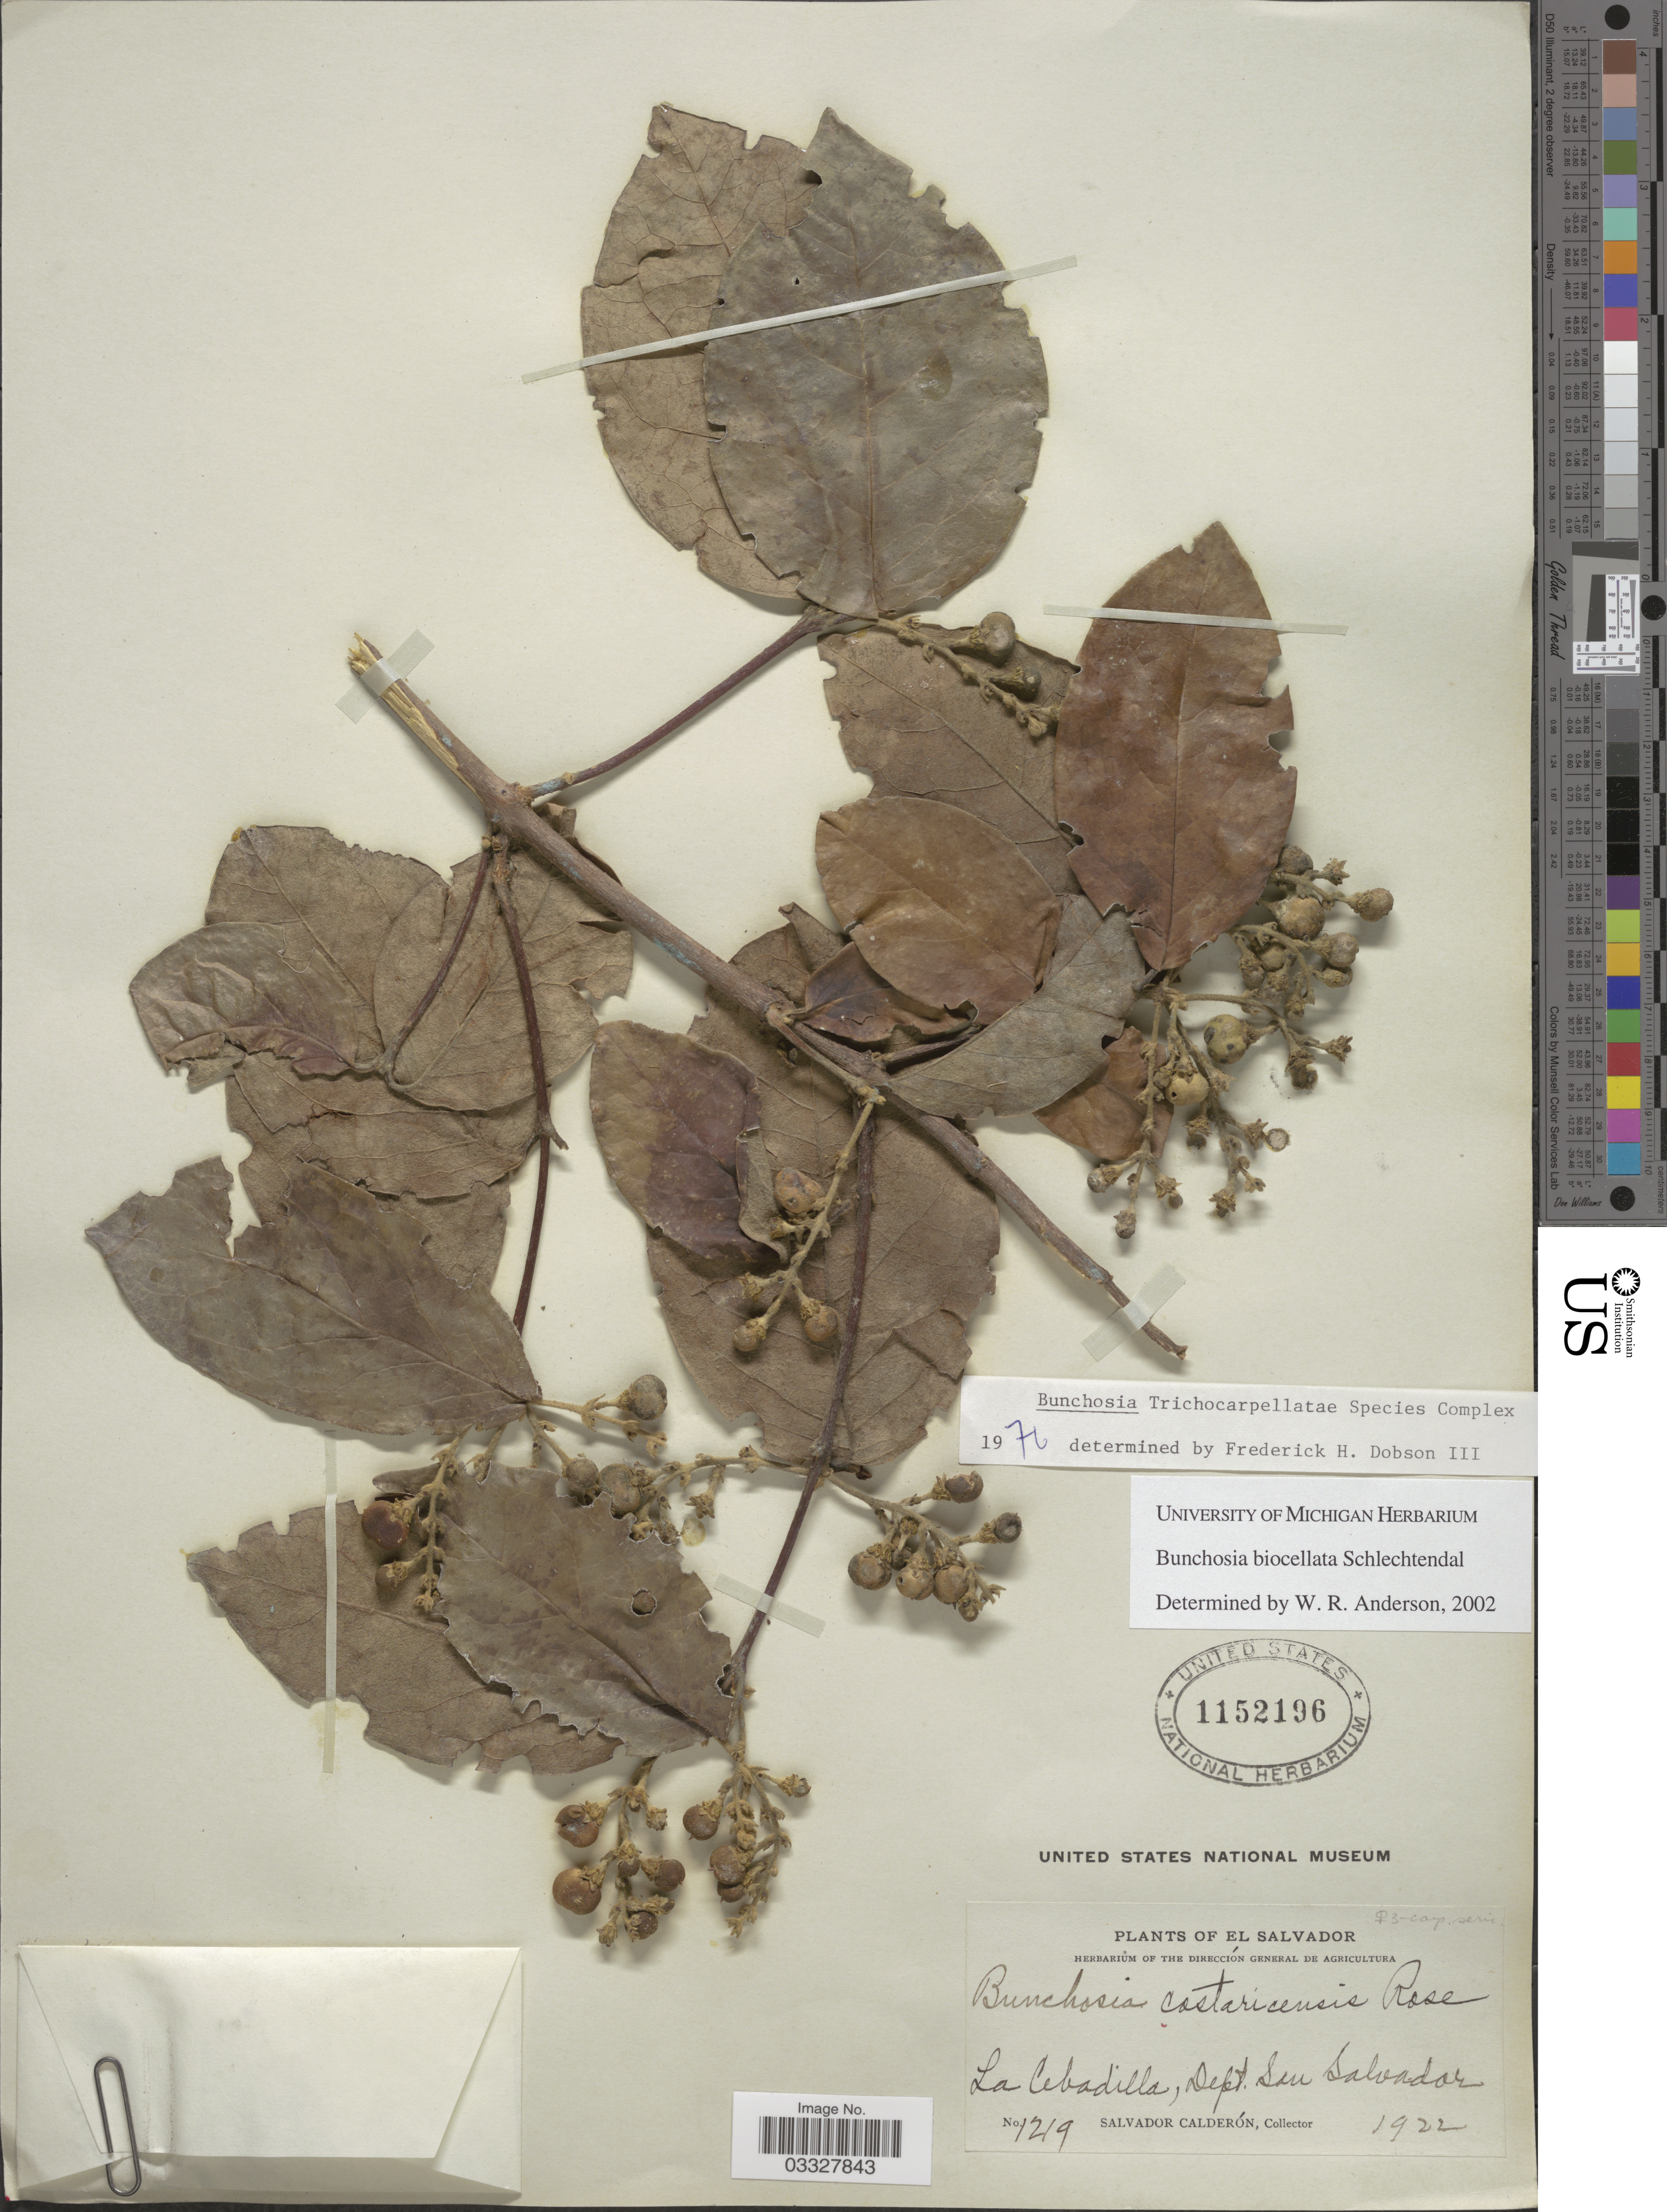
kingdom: Plantae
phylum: Tracheophyta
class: Magnoliopsida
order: Malpighiales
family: Malpighiaceae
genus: Bunchosia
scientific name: Bunchosia biocellata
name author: Schltdl.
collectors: S. Calderón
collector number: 1219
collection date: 1922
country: El Salvador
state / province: San Salvador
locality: La Cebadilla.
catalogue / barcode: US 1152196